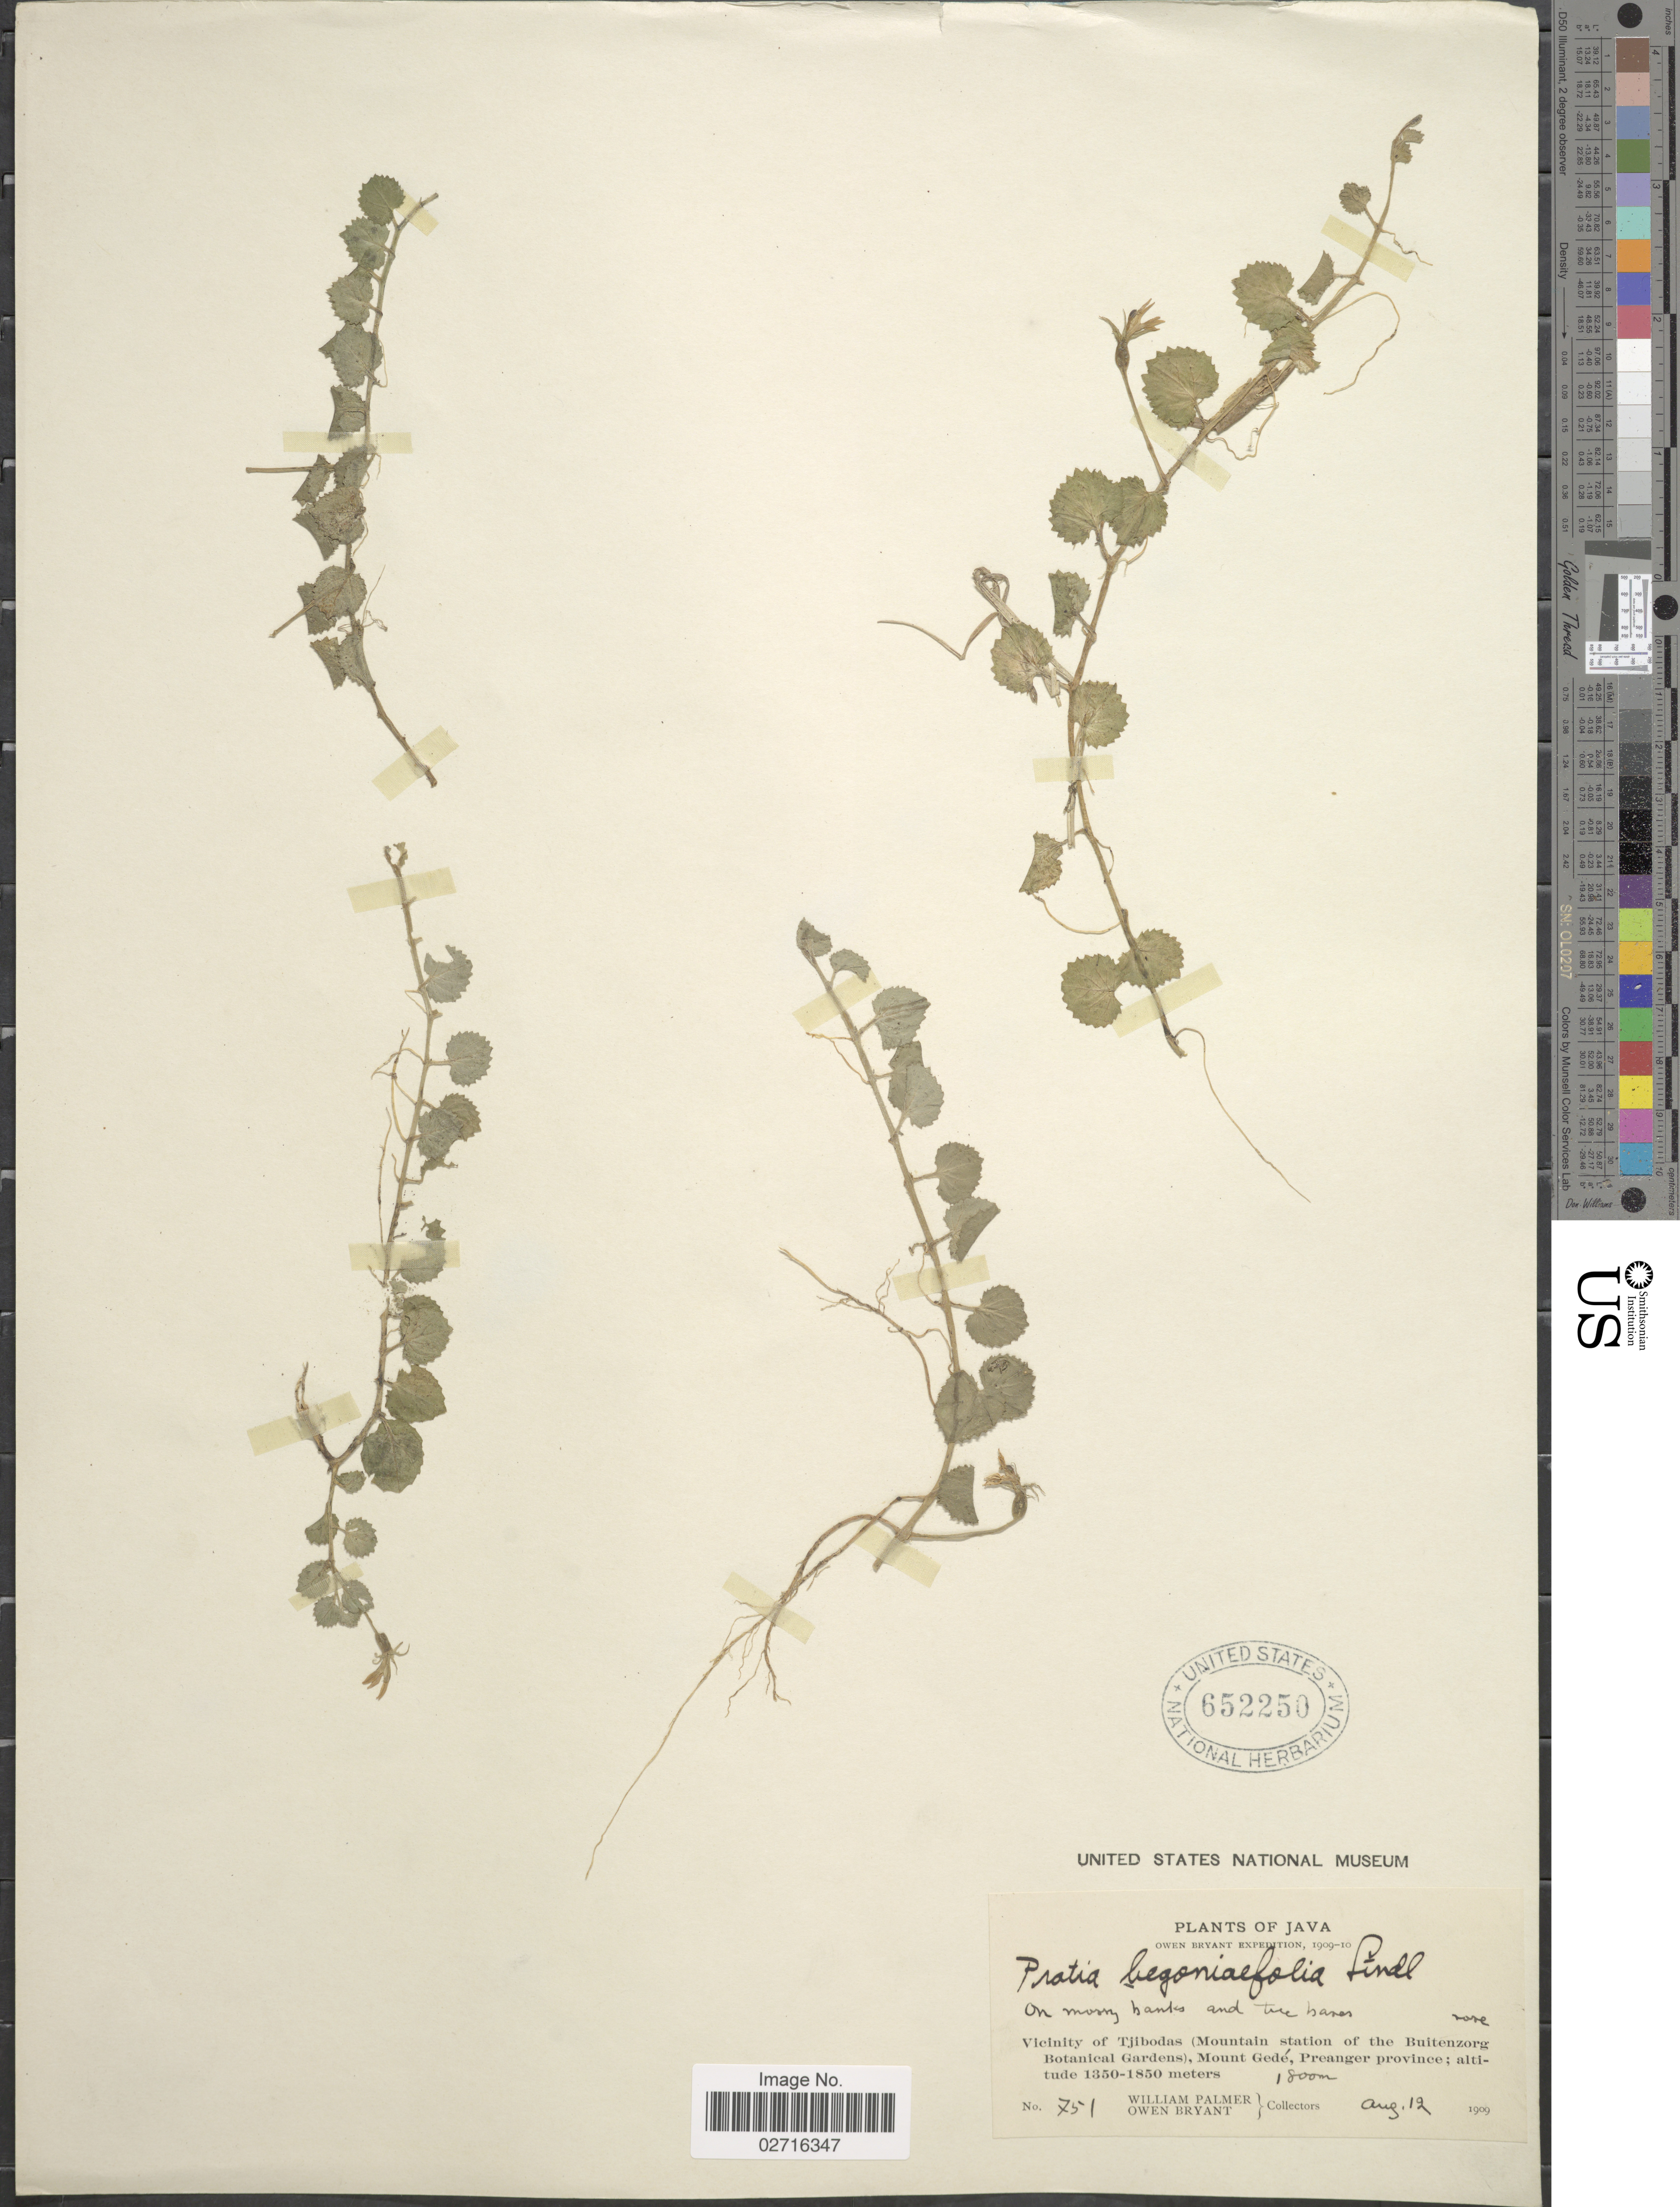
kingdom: Plantae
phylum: Tracheophyta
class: Magnoliopsida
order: Asterales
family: Campanulaceae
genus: Pratia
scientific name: Pratia nummularia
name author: (Lam.) A. Braun & Asch.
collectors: W. Palmer & O. Bryant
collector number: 751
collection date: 1909-08-12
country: Indonesia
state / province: Java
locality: Vicinity of Tjibodas (Mountain station of the Buitenzorg Botanical Gardens), Mount Gedé, Preanger province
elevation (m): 1800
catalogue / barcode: US 652250